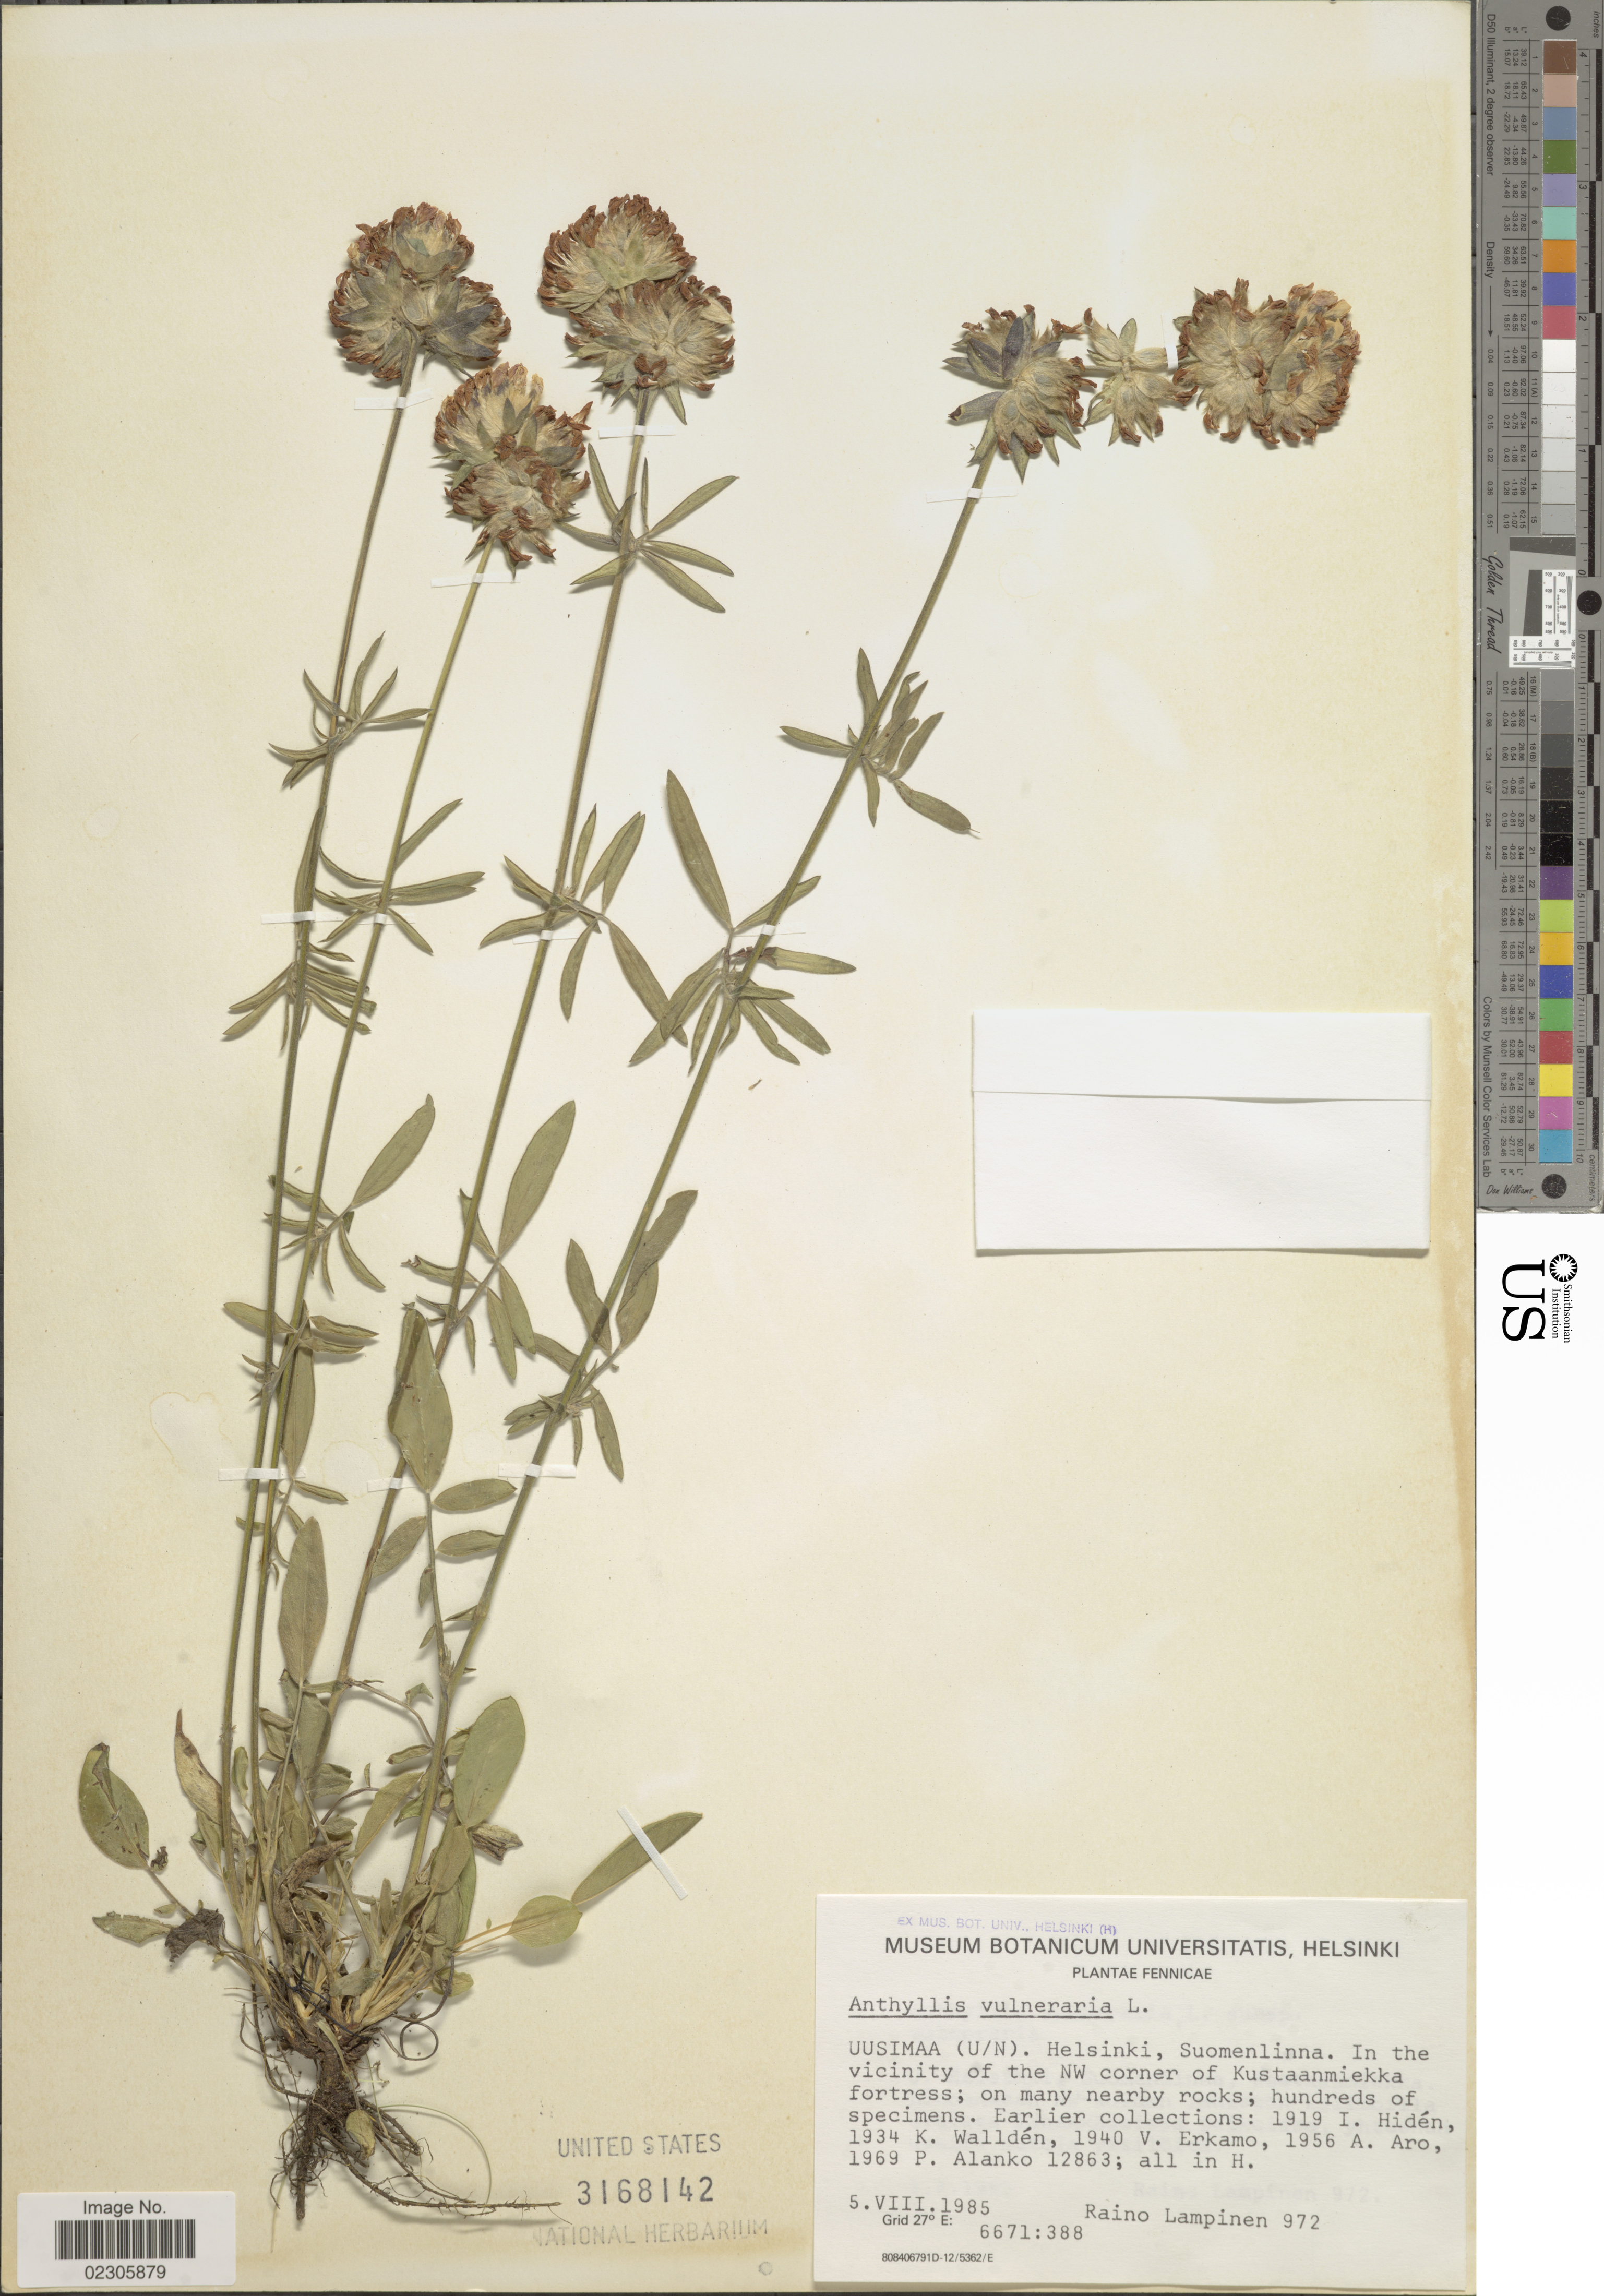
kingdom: Plantae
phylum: Tracheophyta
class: Magnoliopsida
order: Fabales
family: Fabaceae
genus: Anthyllis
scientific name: Anthyllis vulneraria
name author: L.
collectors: R. Lampinen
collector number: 972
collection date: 1985-08-05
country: Finland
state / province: Uusimaa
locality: Fennicae, Helsinki, Suomenlinna. in the vicinity of the NW corner of Kustaanmiekka fortress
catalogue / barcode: US 3168142